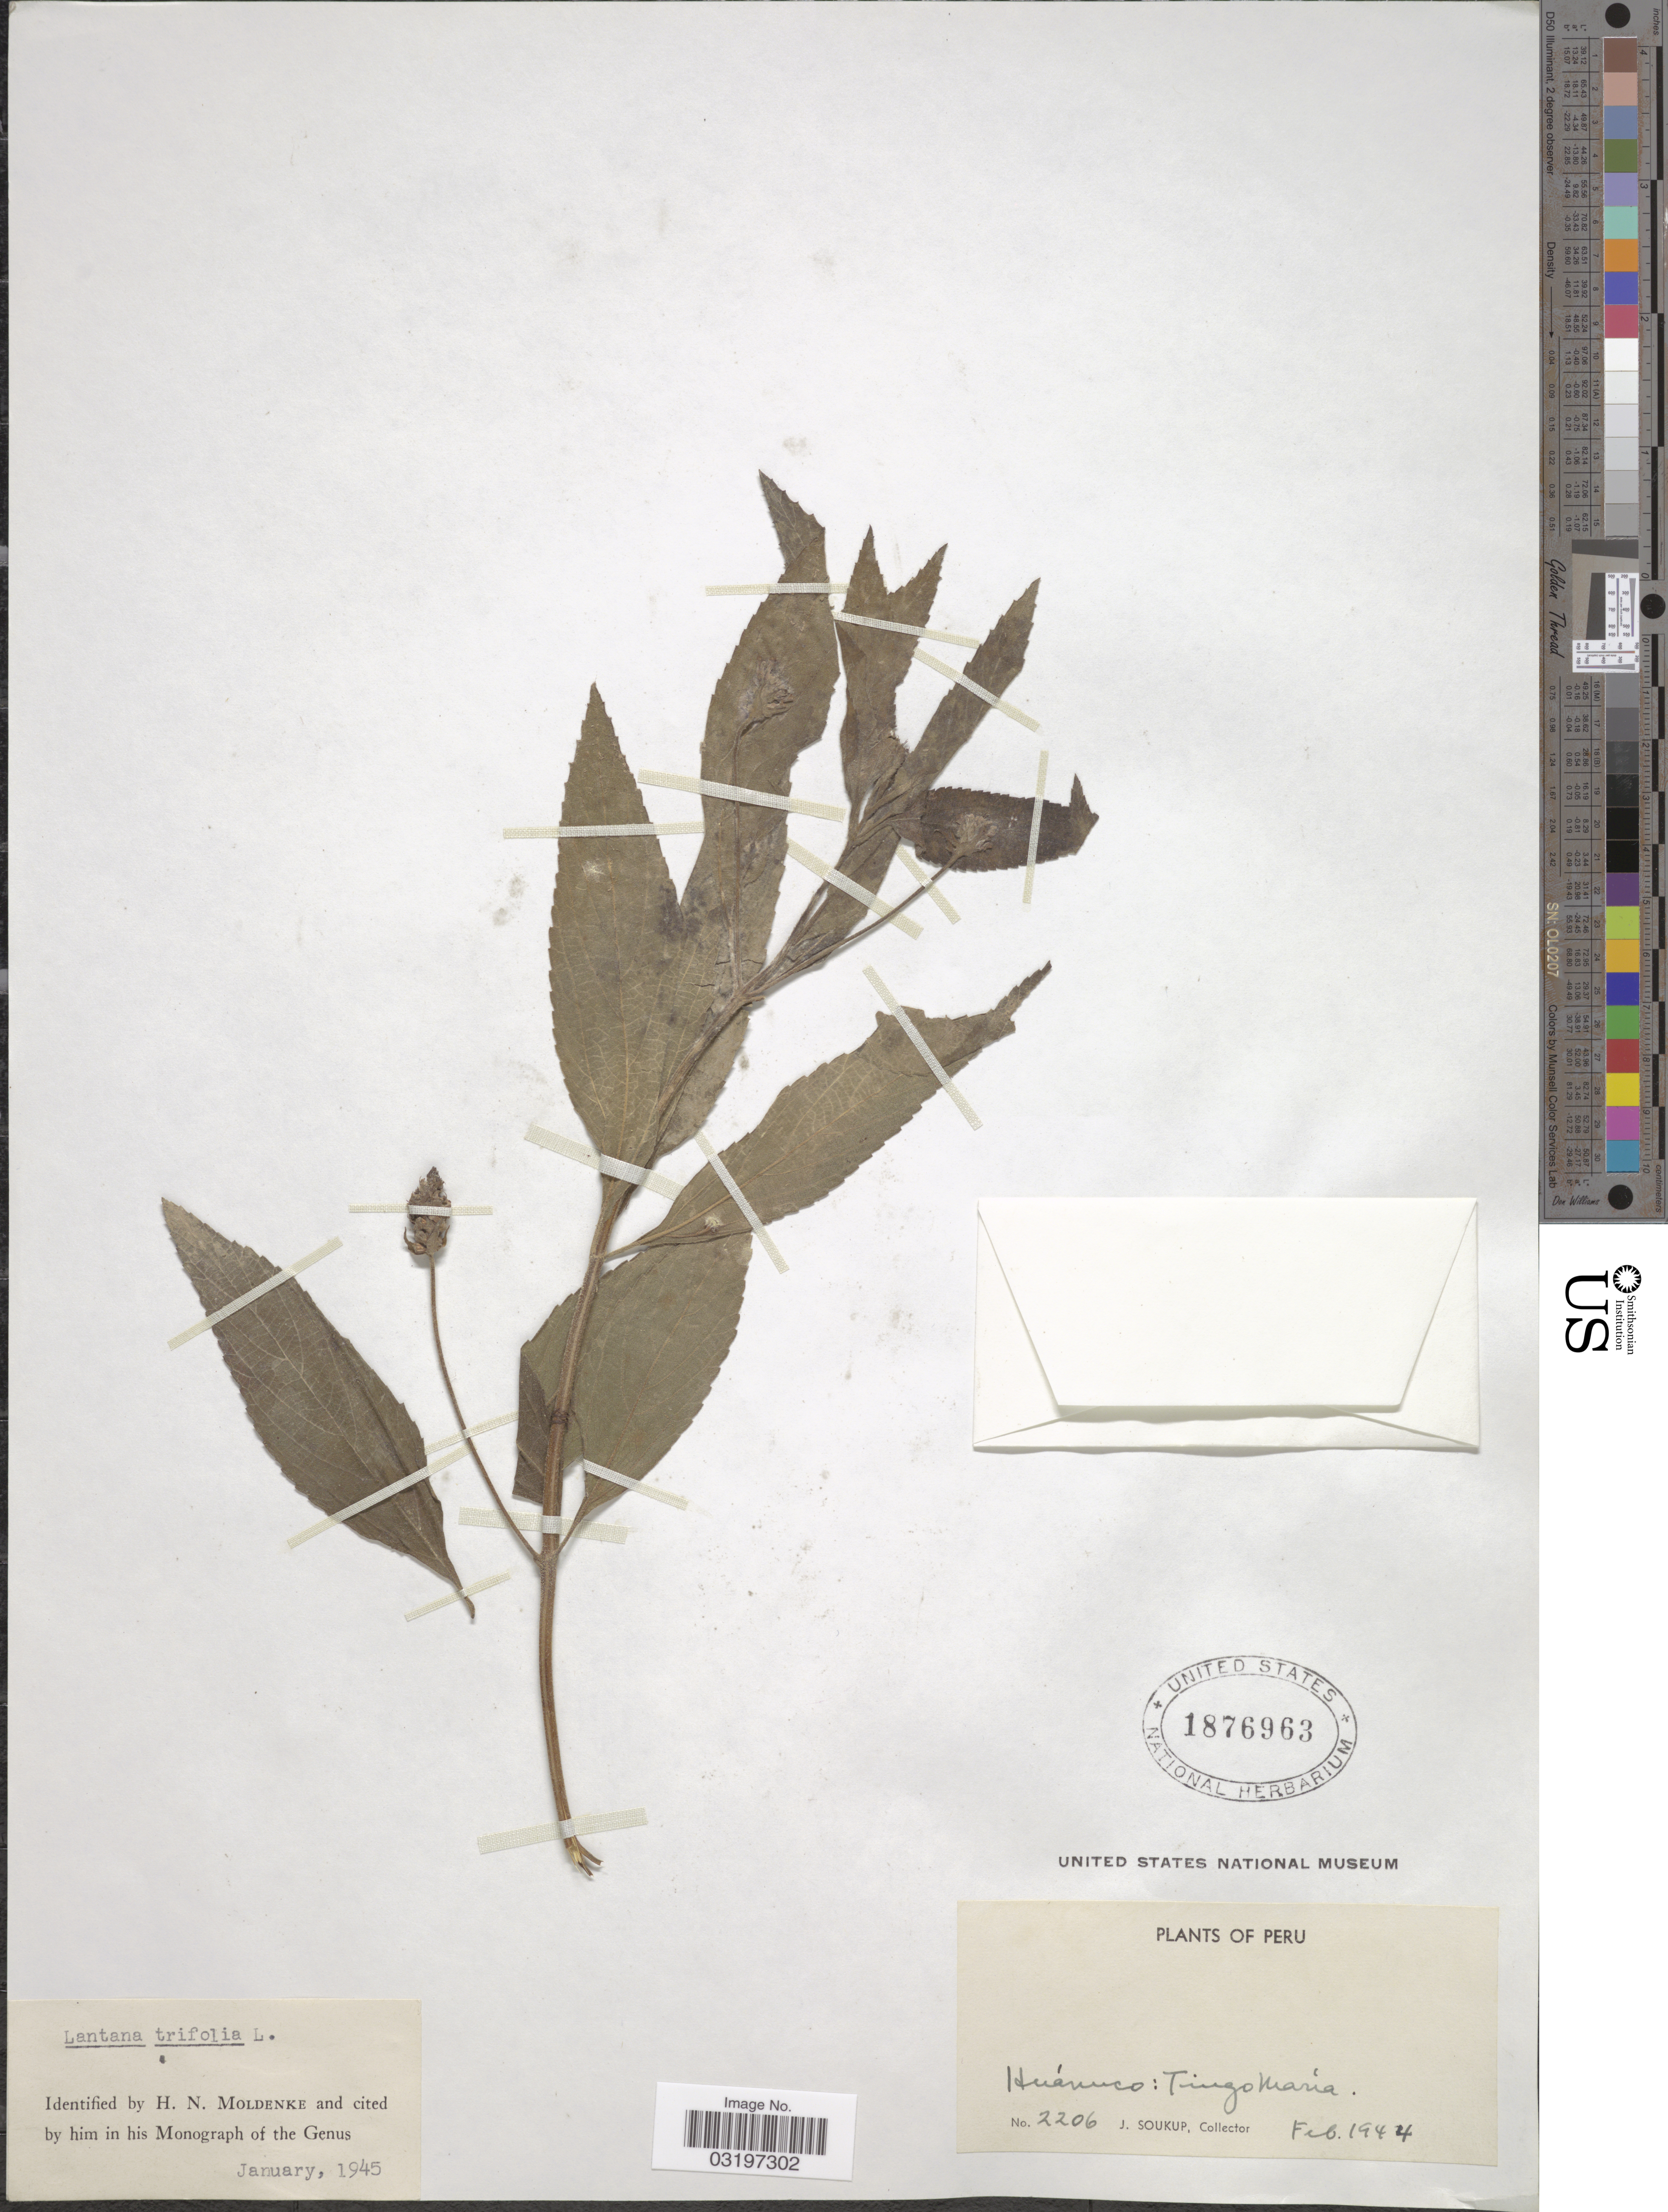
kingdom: Plantae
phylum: Tracheophyta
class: Magnoliopsida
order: Lamiales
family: Verbenaceae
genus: Lantana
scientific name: Lantana trifolia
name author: L.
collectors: J. Soukup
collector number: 2206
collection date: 1944-02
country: Peru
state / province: Huánuco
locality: Tingo María.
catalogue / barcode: US 1876963